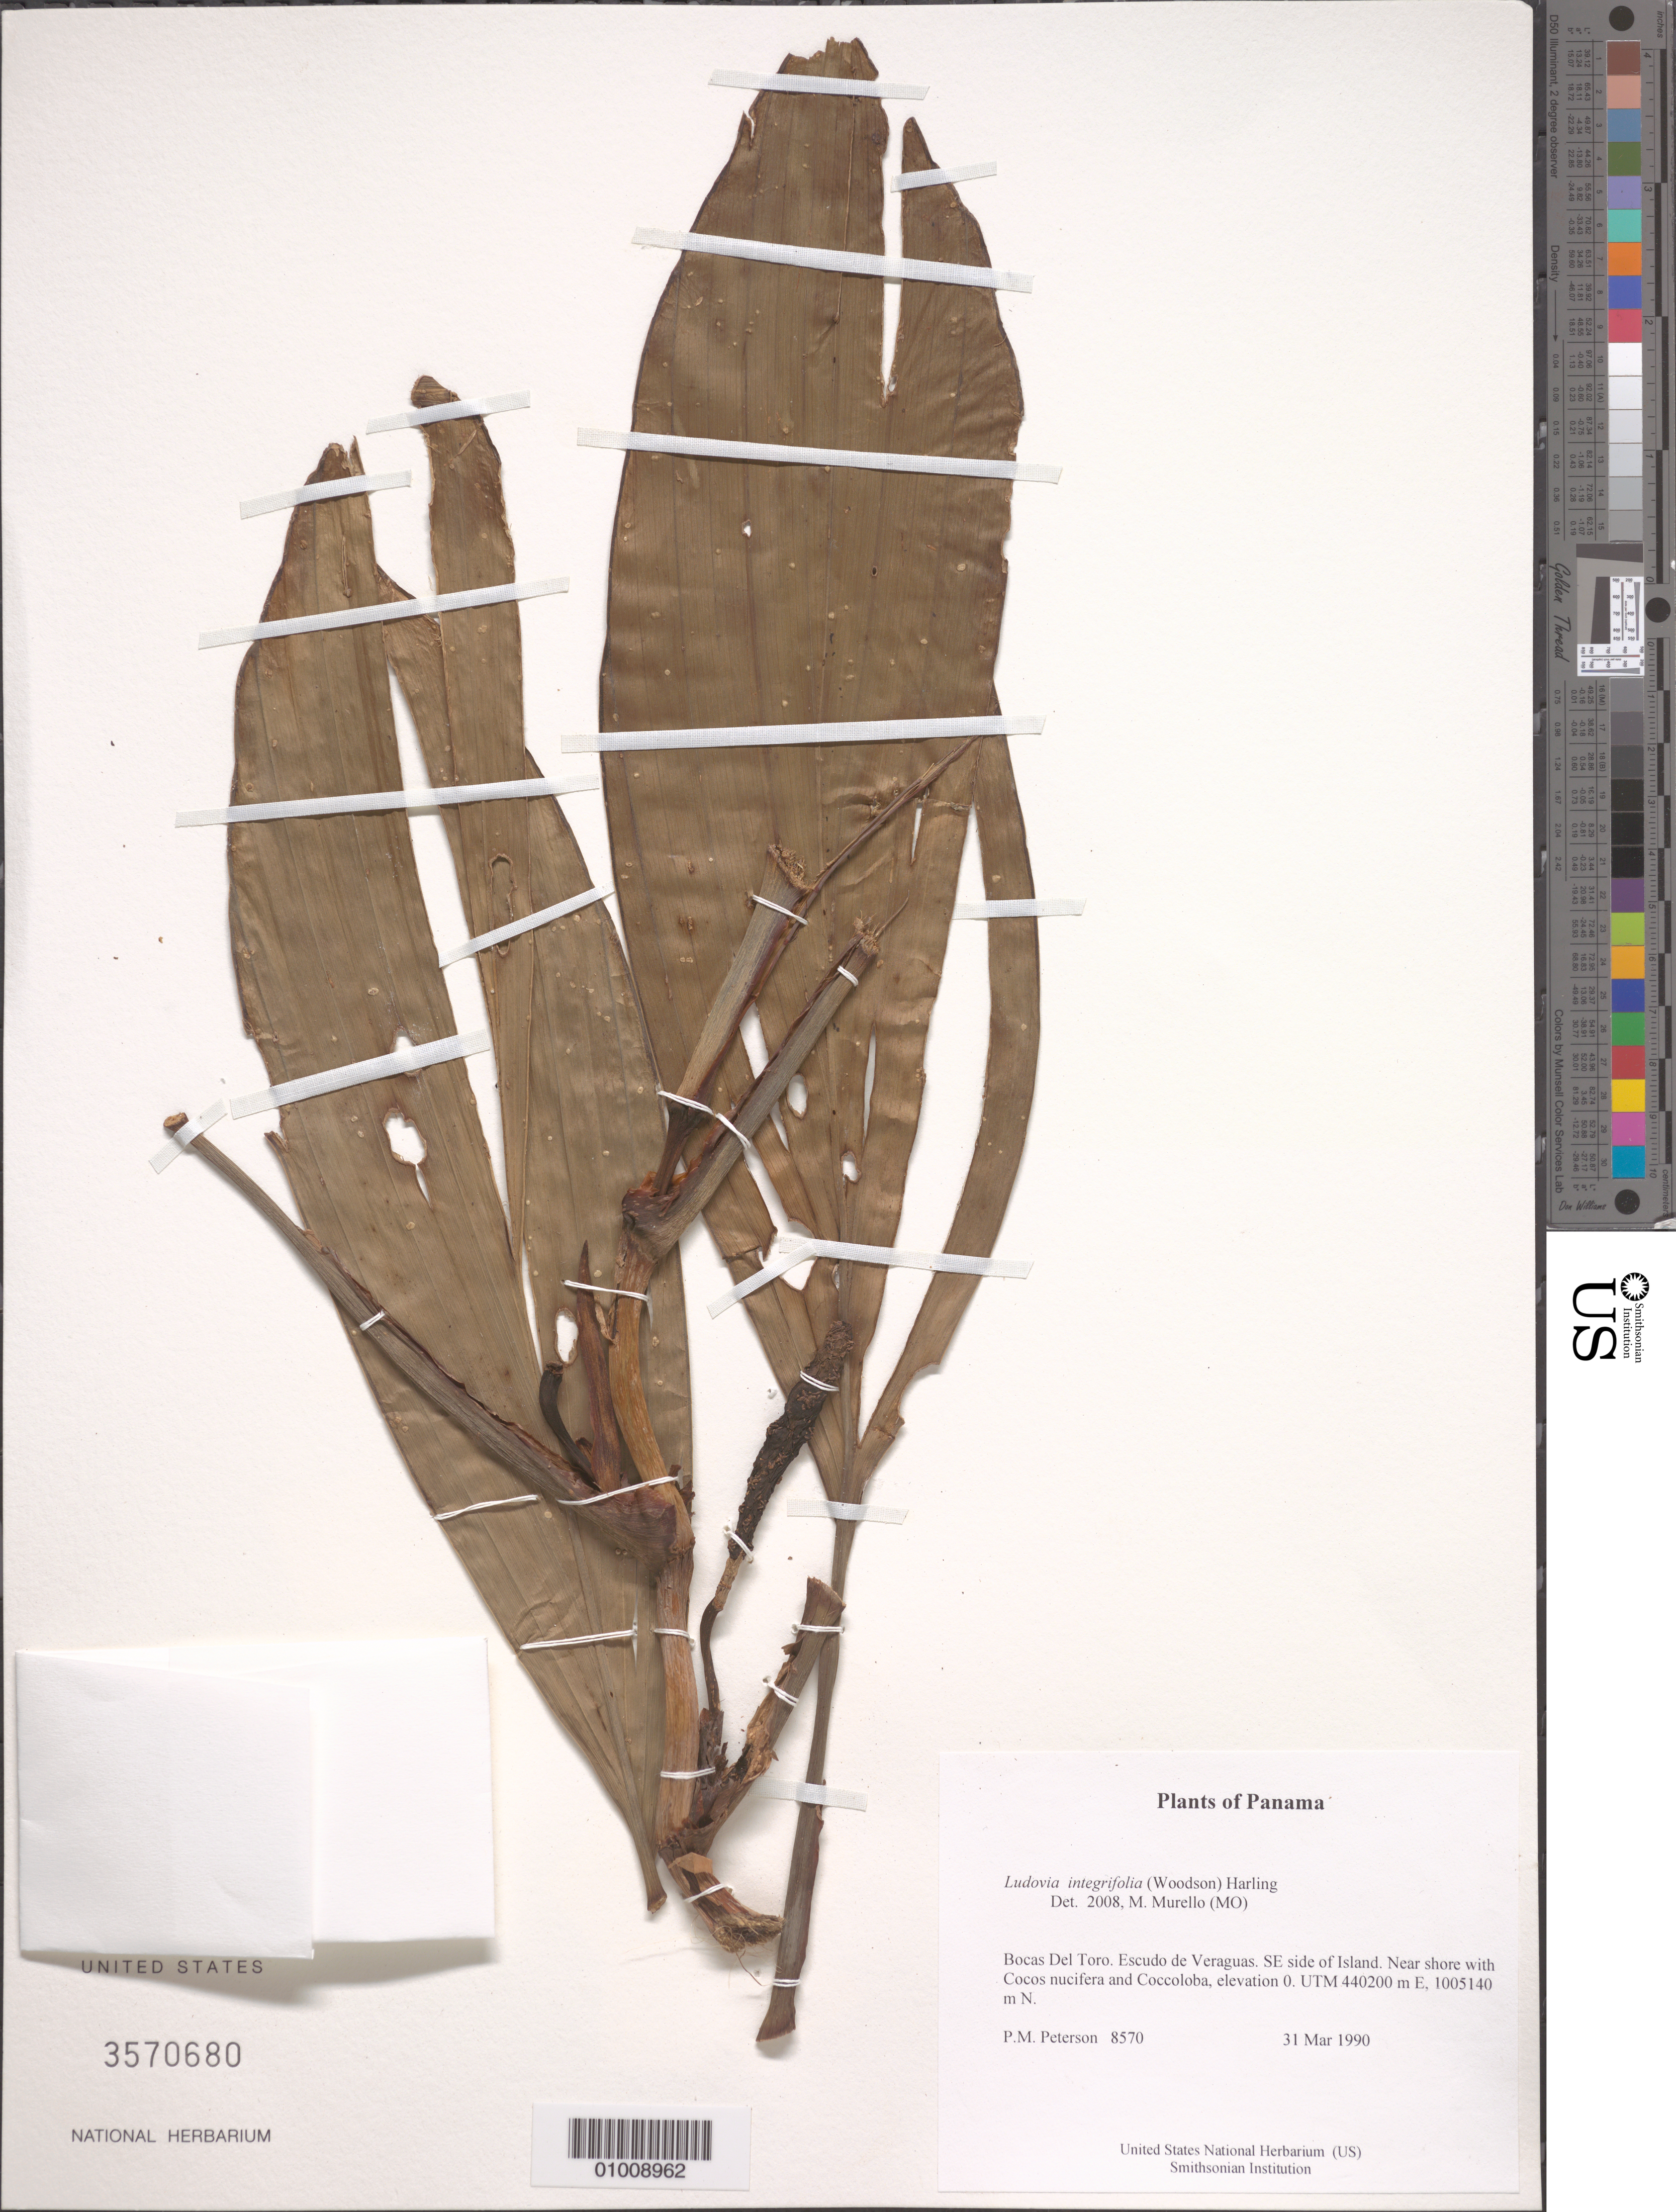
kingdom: Plantae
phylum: Tracheophyta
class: Liliopsida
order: Pandanales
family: Cyclanthaceae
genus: Ludovia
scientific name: Ludovia integrifolia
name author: (Woodson) Harling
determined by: Murello, M.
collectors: P. M. Peterson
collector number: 08570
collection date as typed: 31 Mar 1990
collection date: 1990-03-31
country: Panama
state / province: Bocas del Toro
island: Escudo de Veraguas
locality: SE side of Island.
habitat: Near shore with Cocos nucifera and Coccoloba, elevation 0. UTM 440200 m E, 1005140 m N.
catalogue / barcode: US 3570680